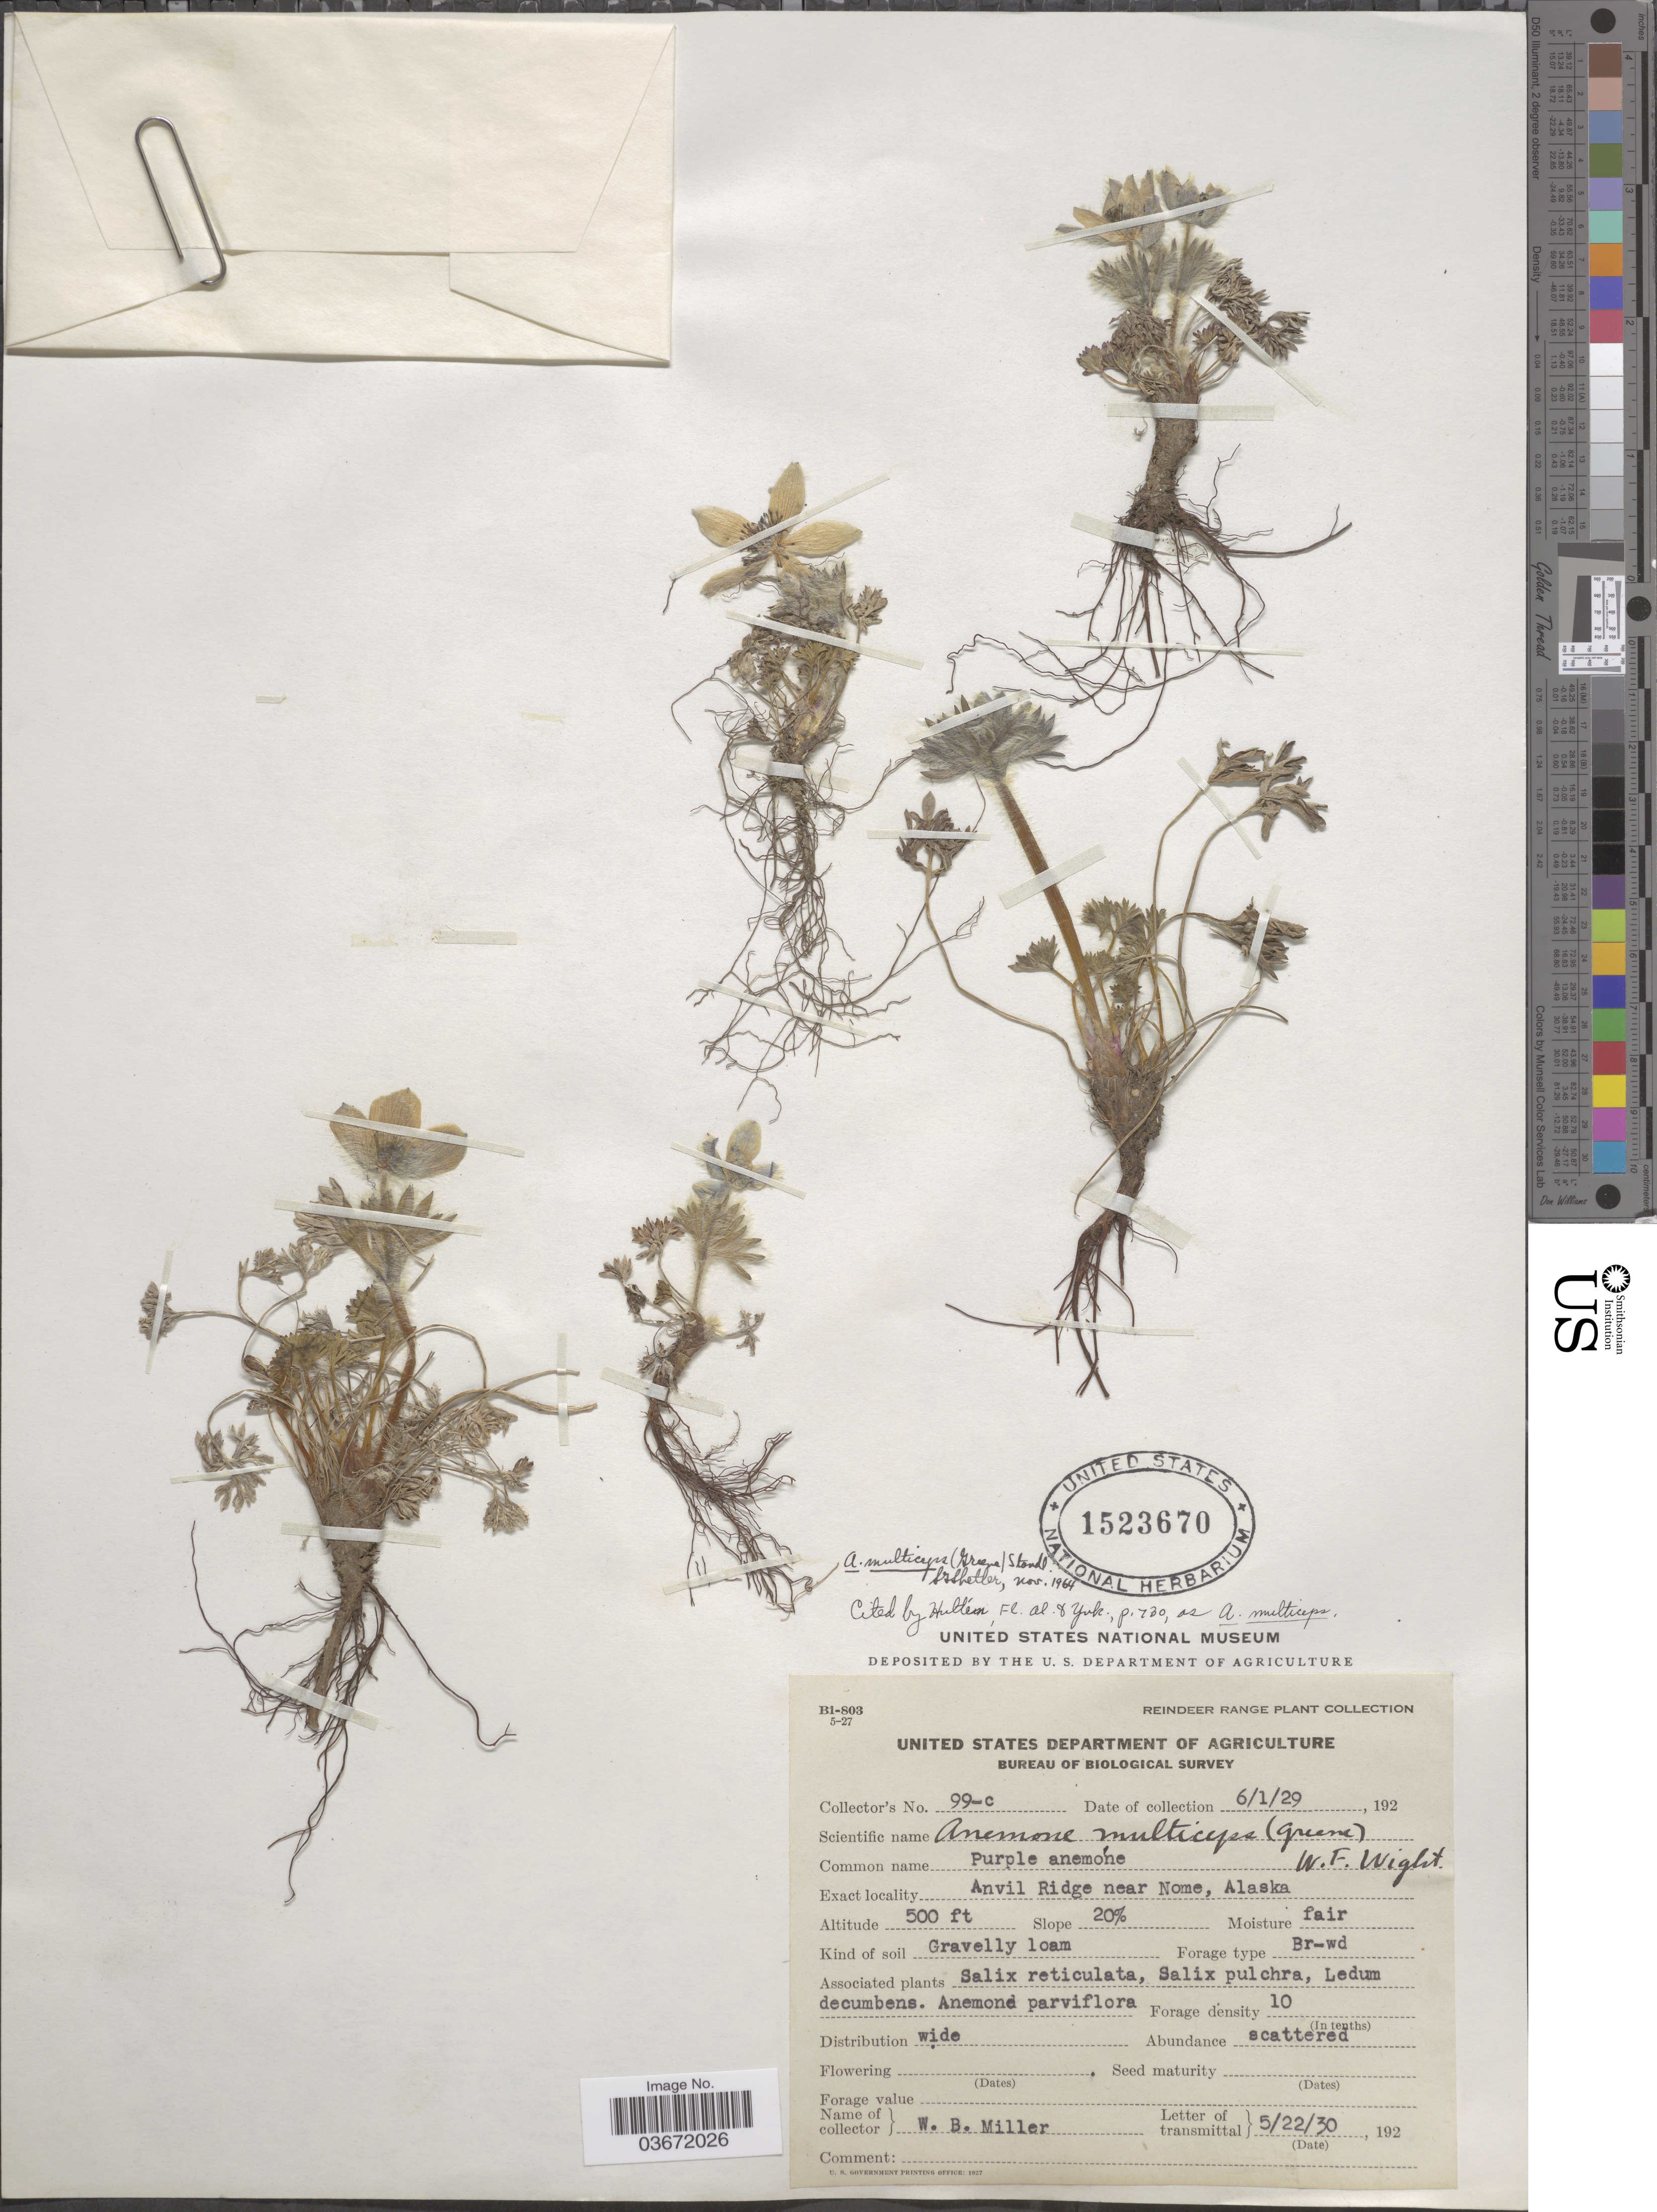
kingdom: Plantae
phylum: Tracheophyta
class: Magnoliopsida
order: Ranunculales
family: Ranunculaceae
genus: Anemone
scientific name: Anemone multiceps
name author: (Greene) Standl.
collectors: W. Miller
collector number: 99-c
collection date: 1929-06-01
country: United States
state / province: Alaska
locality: Anvil Ridge near Nome.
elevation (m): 152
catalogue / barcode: US 1523670